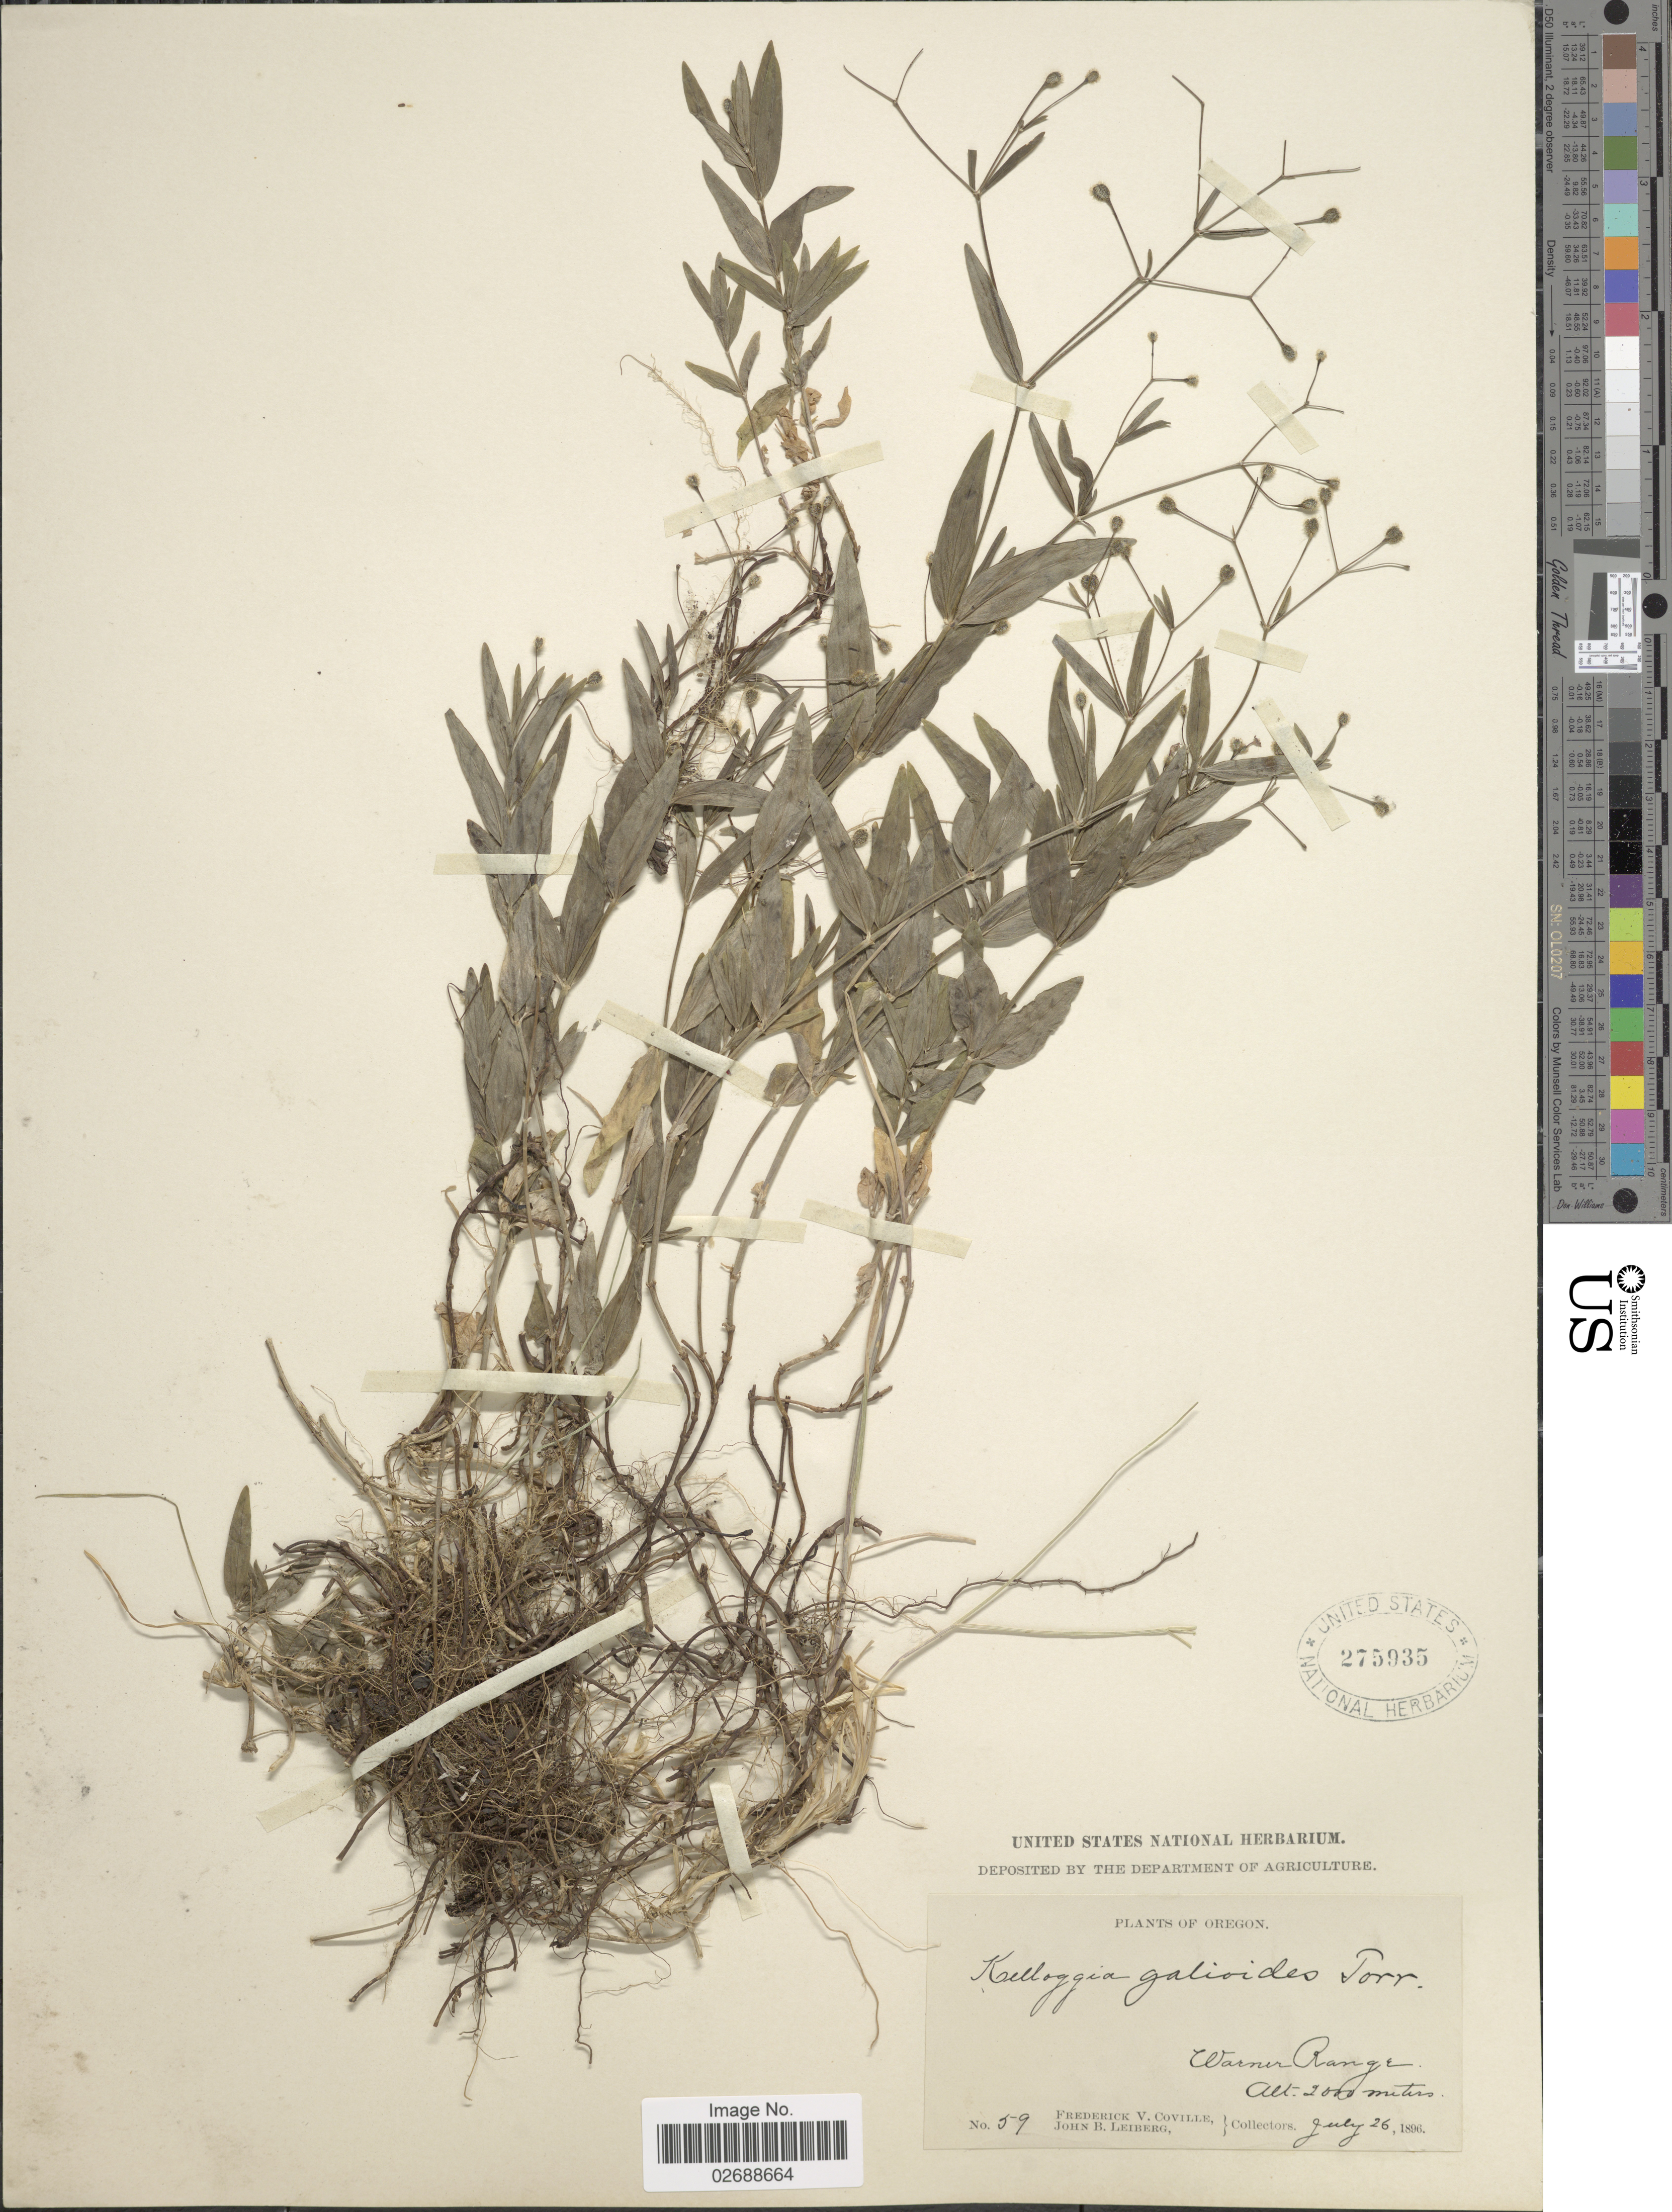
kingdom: Plantae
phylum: Tracheophyta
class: Magnoliopsida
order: Gentianales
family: Rubiaceae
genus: Kelloggia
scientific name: Kelloggia galioides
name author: Torr.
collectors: F. V. Coville & J. B. Leiberg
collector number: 59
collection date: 1896-07-26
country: United States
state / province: Oregon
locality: Warner Range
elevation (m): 2000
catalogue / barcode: US 275935